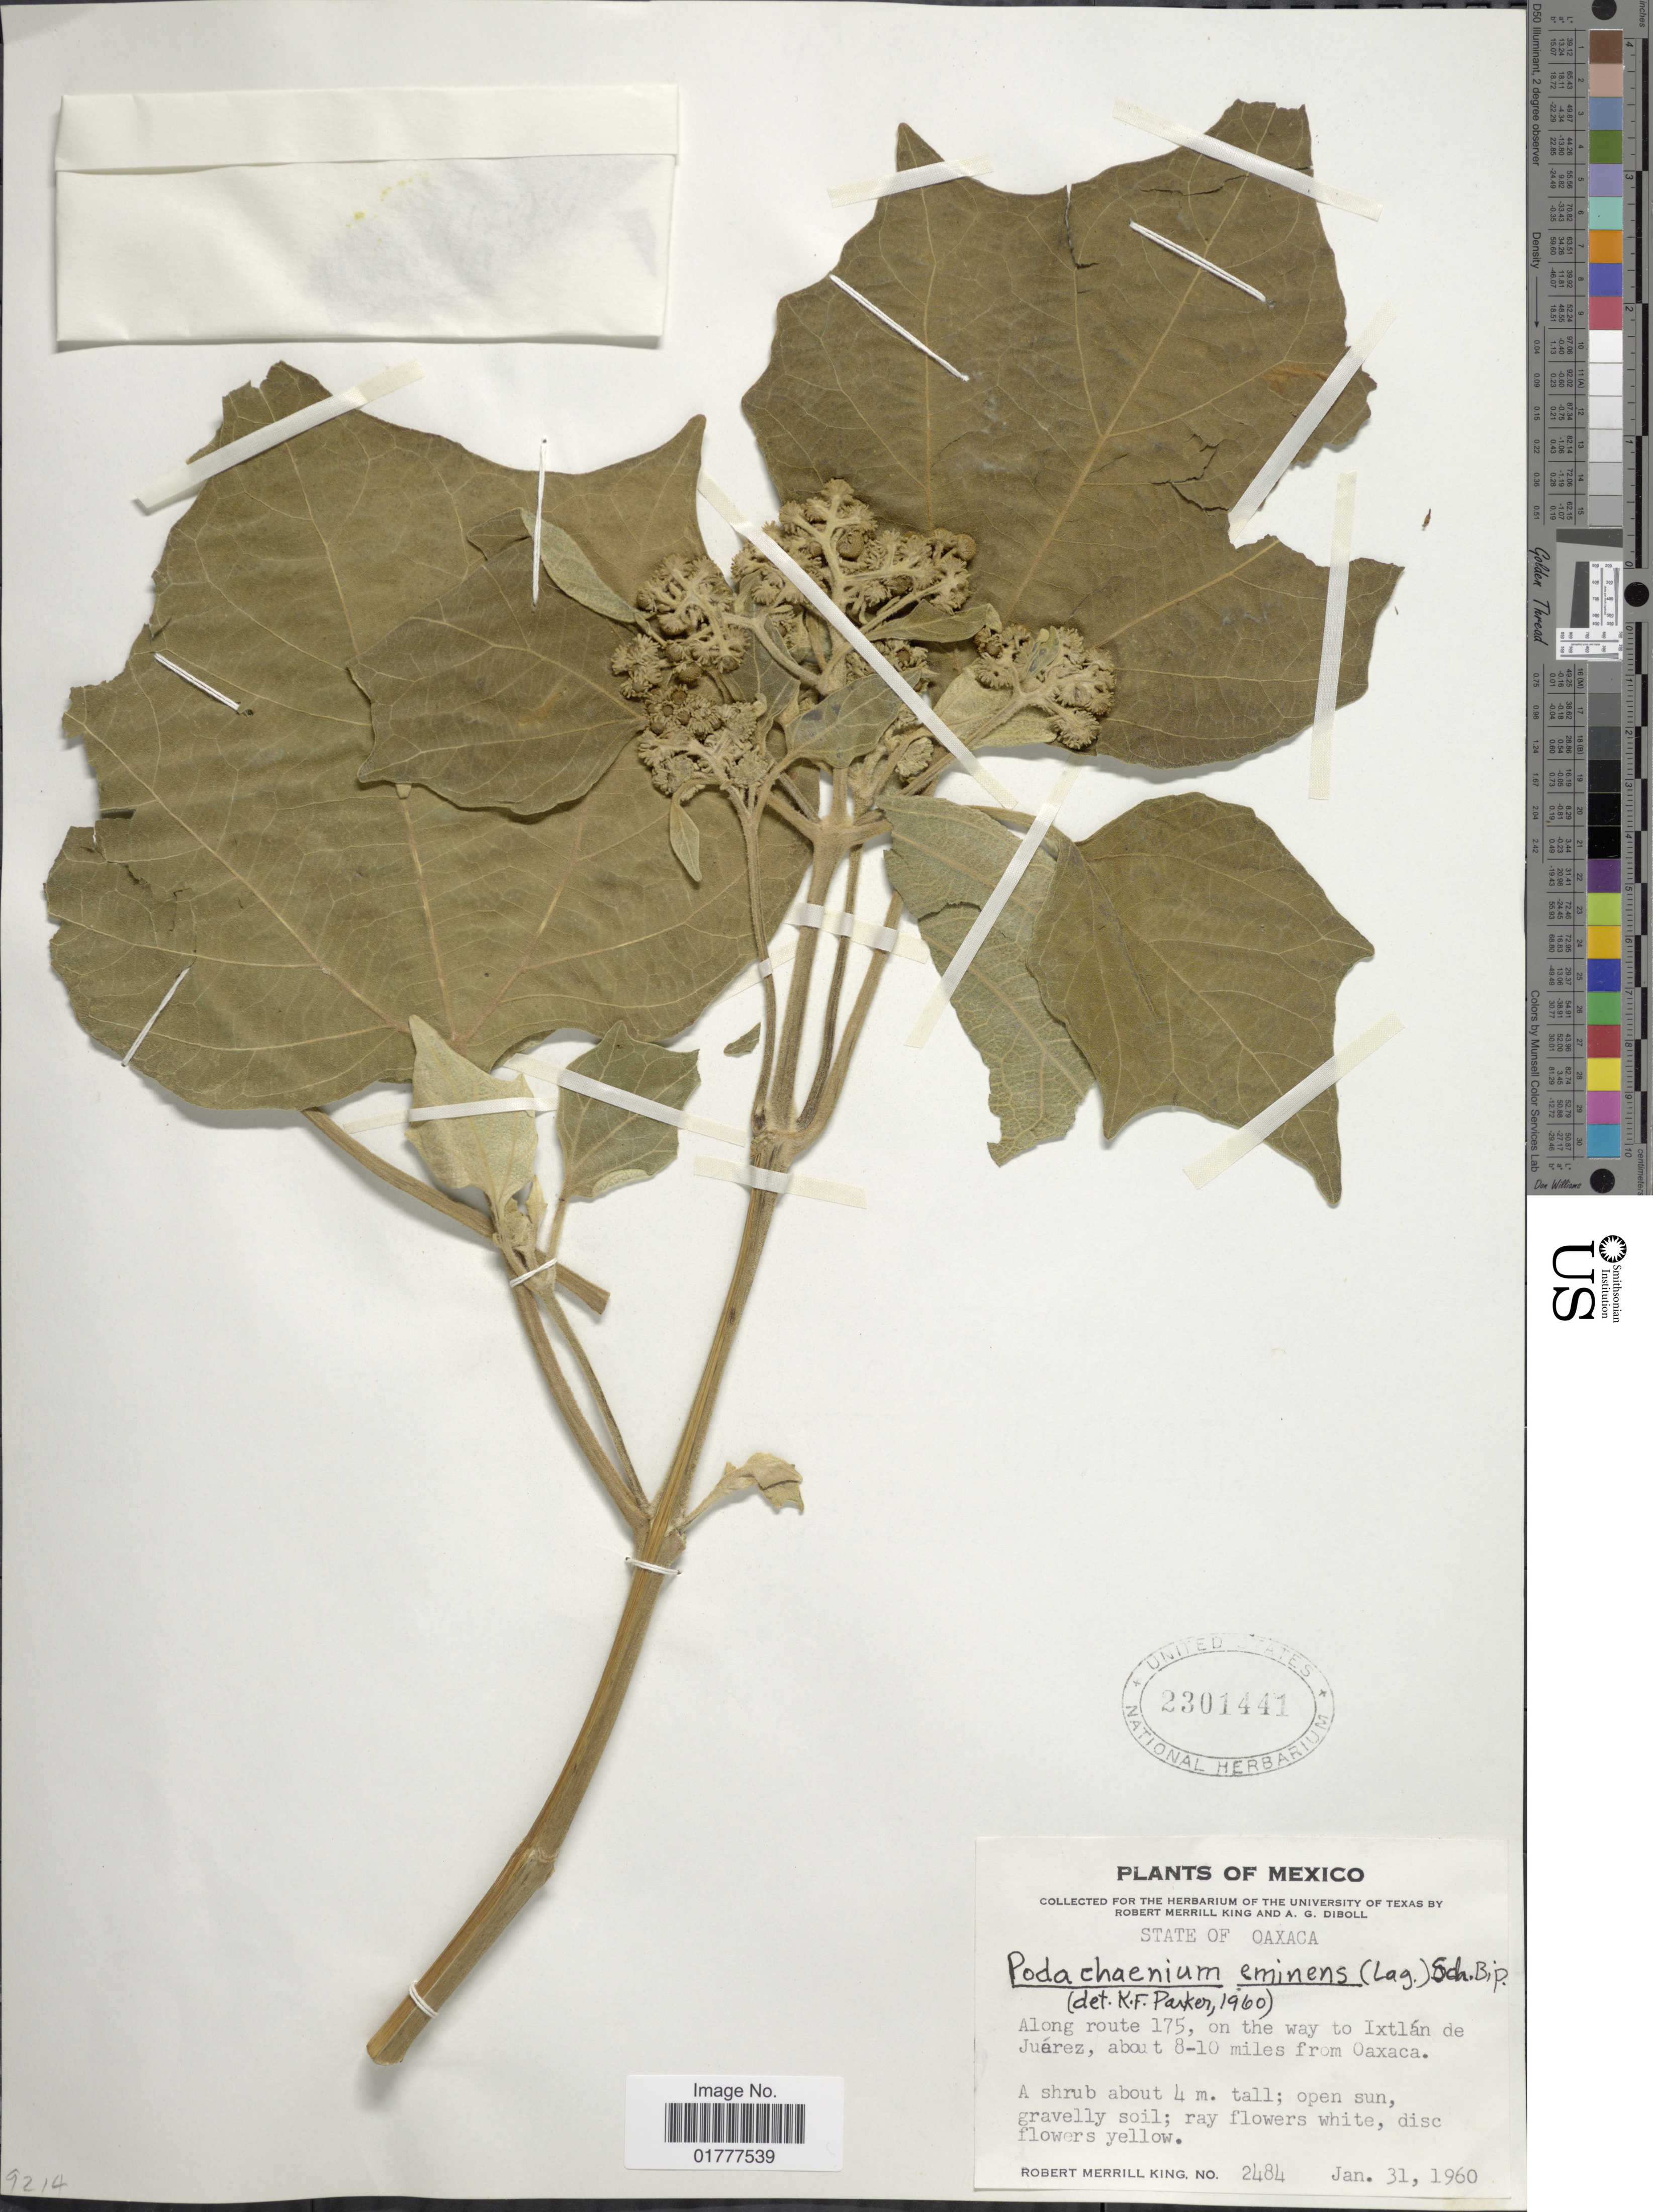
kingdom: Plantae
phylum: Tracheophyta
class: Magnoliopsida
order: Asterales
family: Asteraceae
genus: Podachaenium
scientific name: Podachaenium eminens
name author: (Lag.) Sch. Bip. ex Sch. Bip.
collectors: R. M. King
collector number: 2484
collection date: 1960-01-31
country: Mexico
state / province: Oaxaca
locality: Along route 175, on the way to Ixtlan de Juarez, about 8-10 miles from Oaxaca,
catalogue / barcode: US 2301441